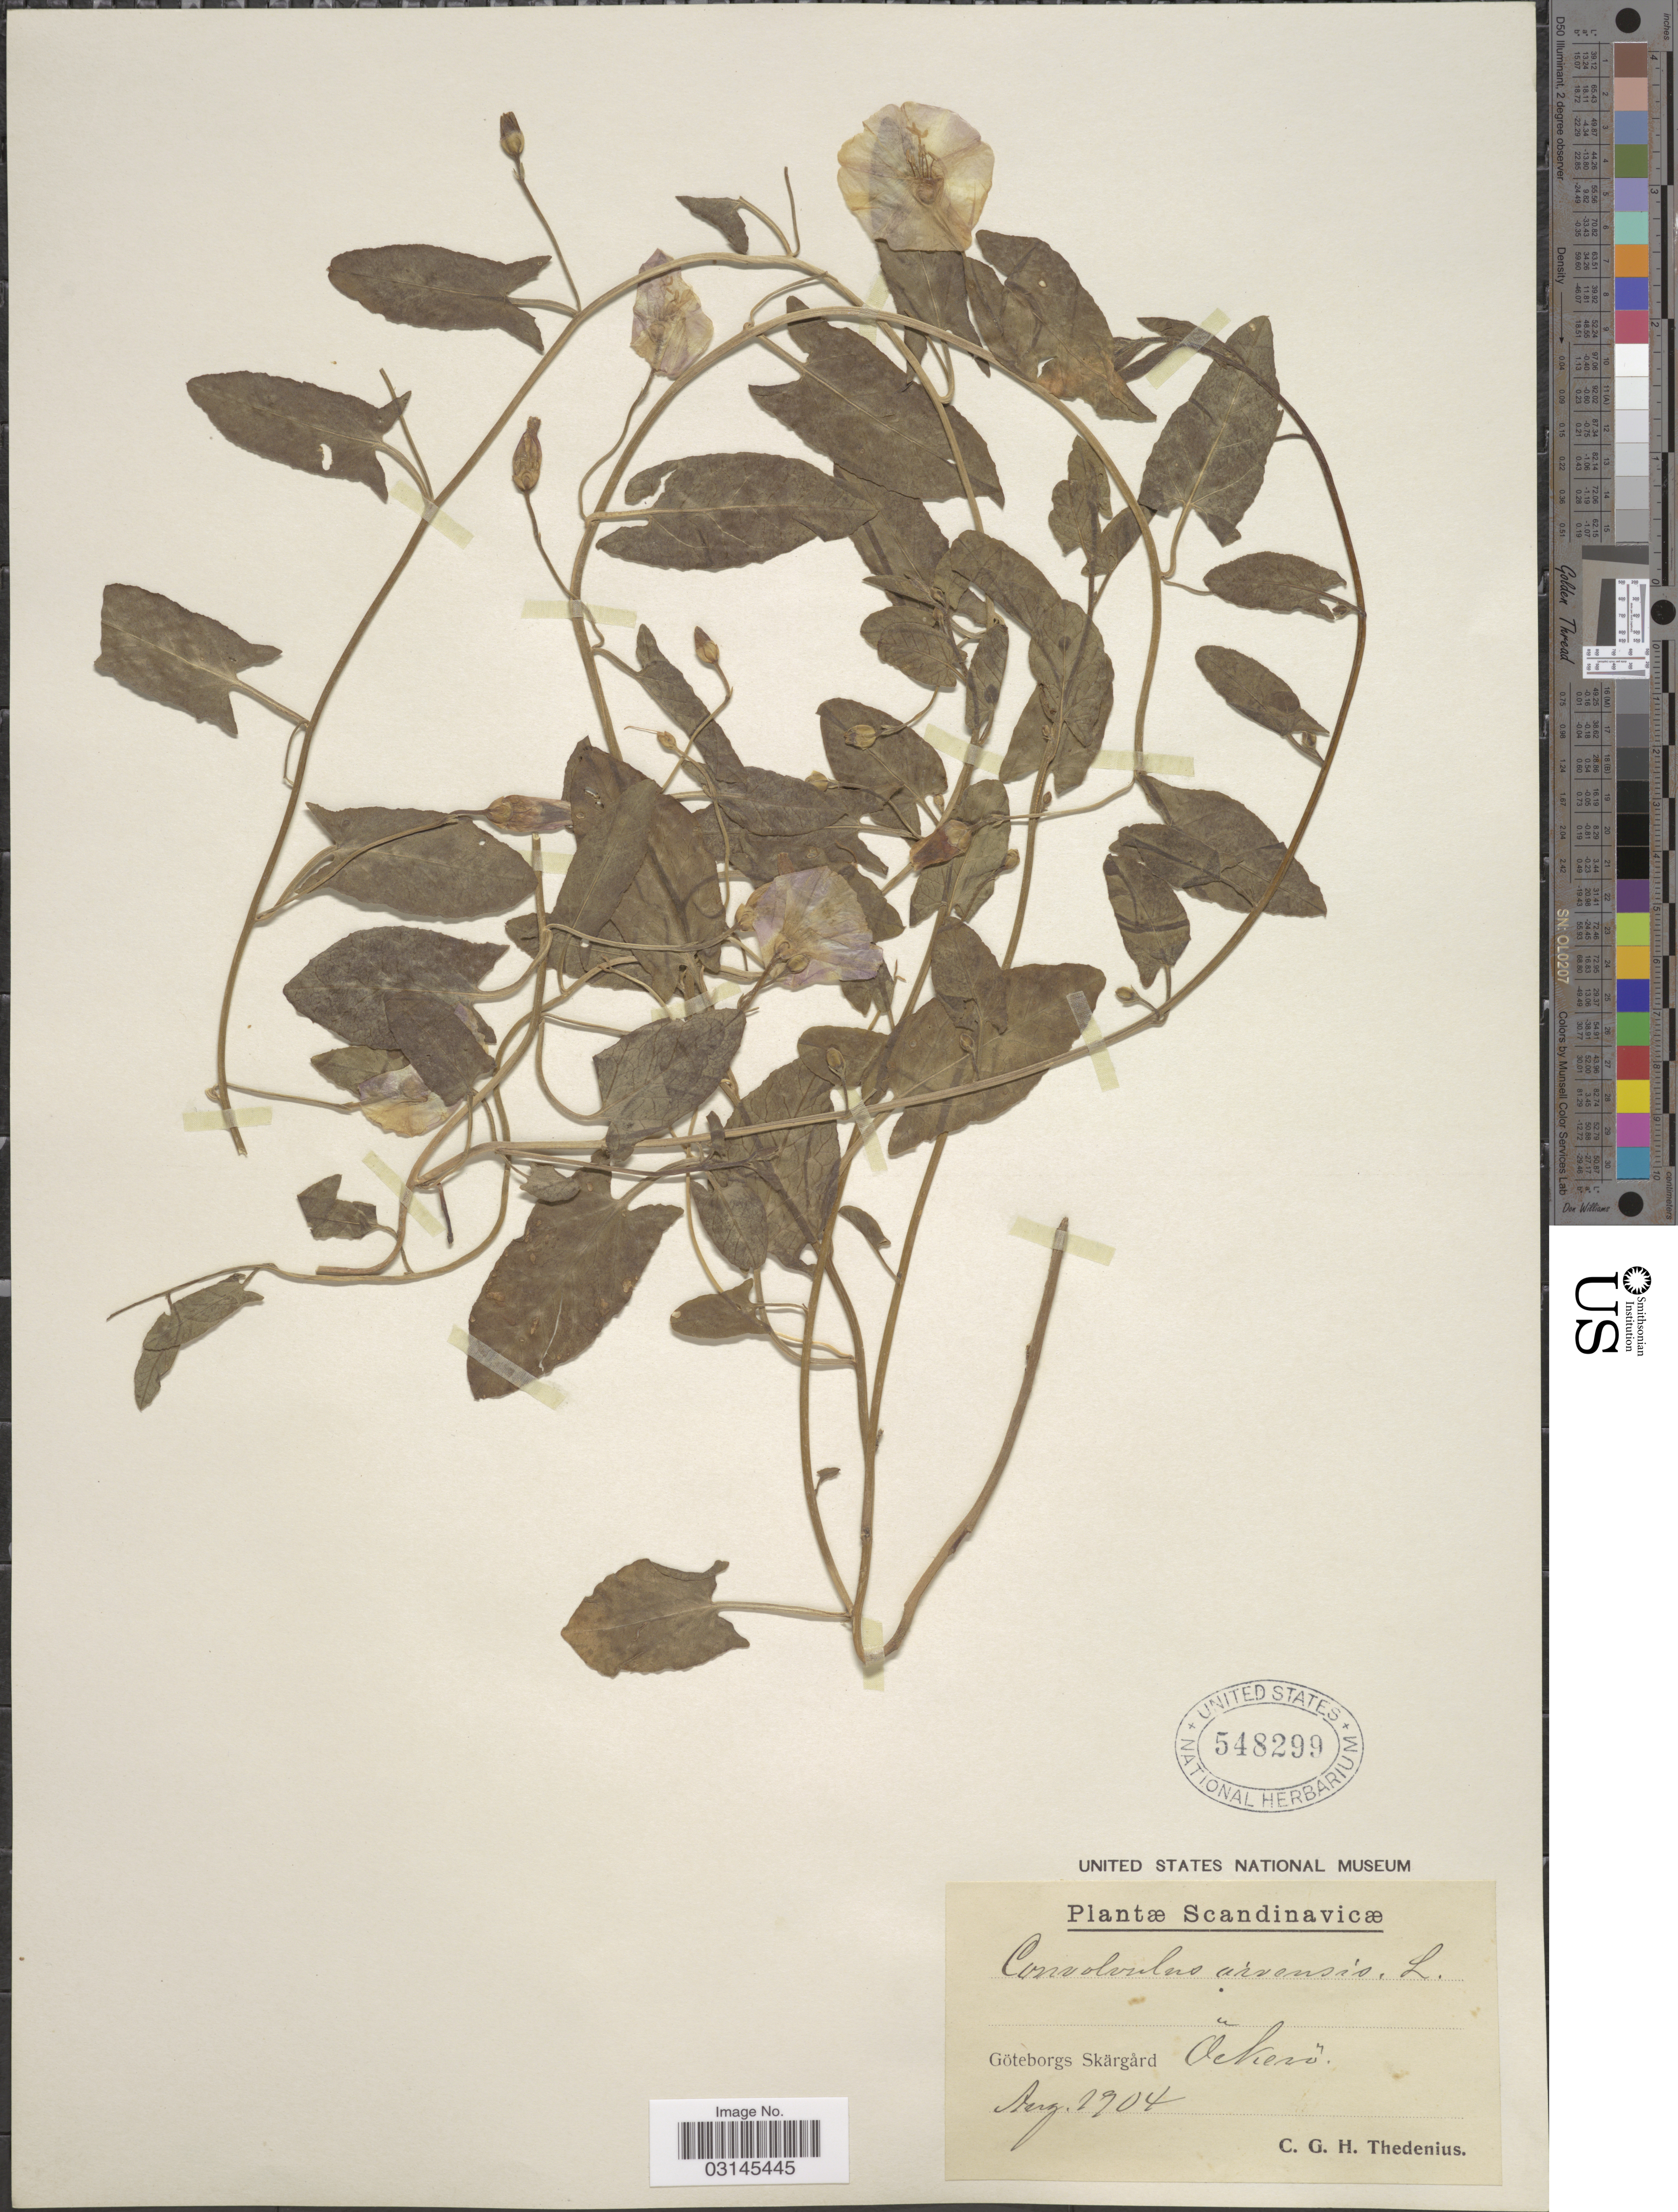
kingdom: Plantae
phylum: Tracheophyta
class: Magnoliopsida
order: Solanales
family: Convolvulaceae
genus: Convolvulus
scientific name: Convolvulus arvensis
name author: L.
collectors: C. Thedenius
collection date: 1904-08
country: Sweden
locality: Scandinavicæ. Göteborgs Skärgård. "Ockero".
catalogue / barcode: US 548299